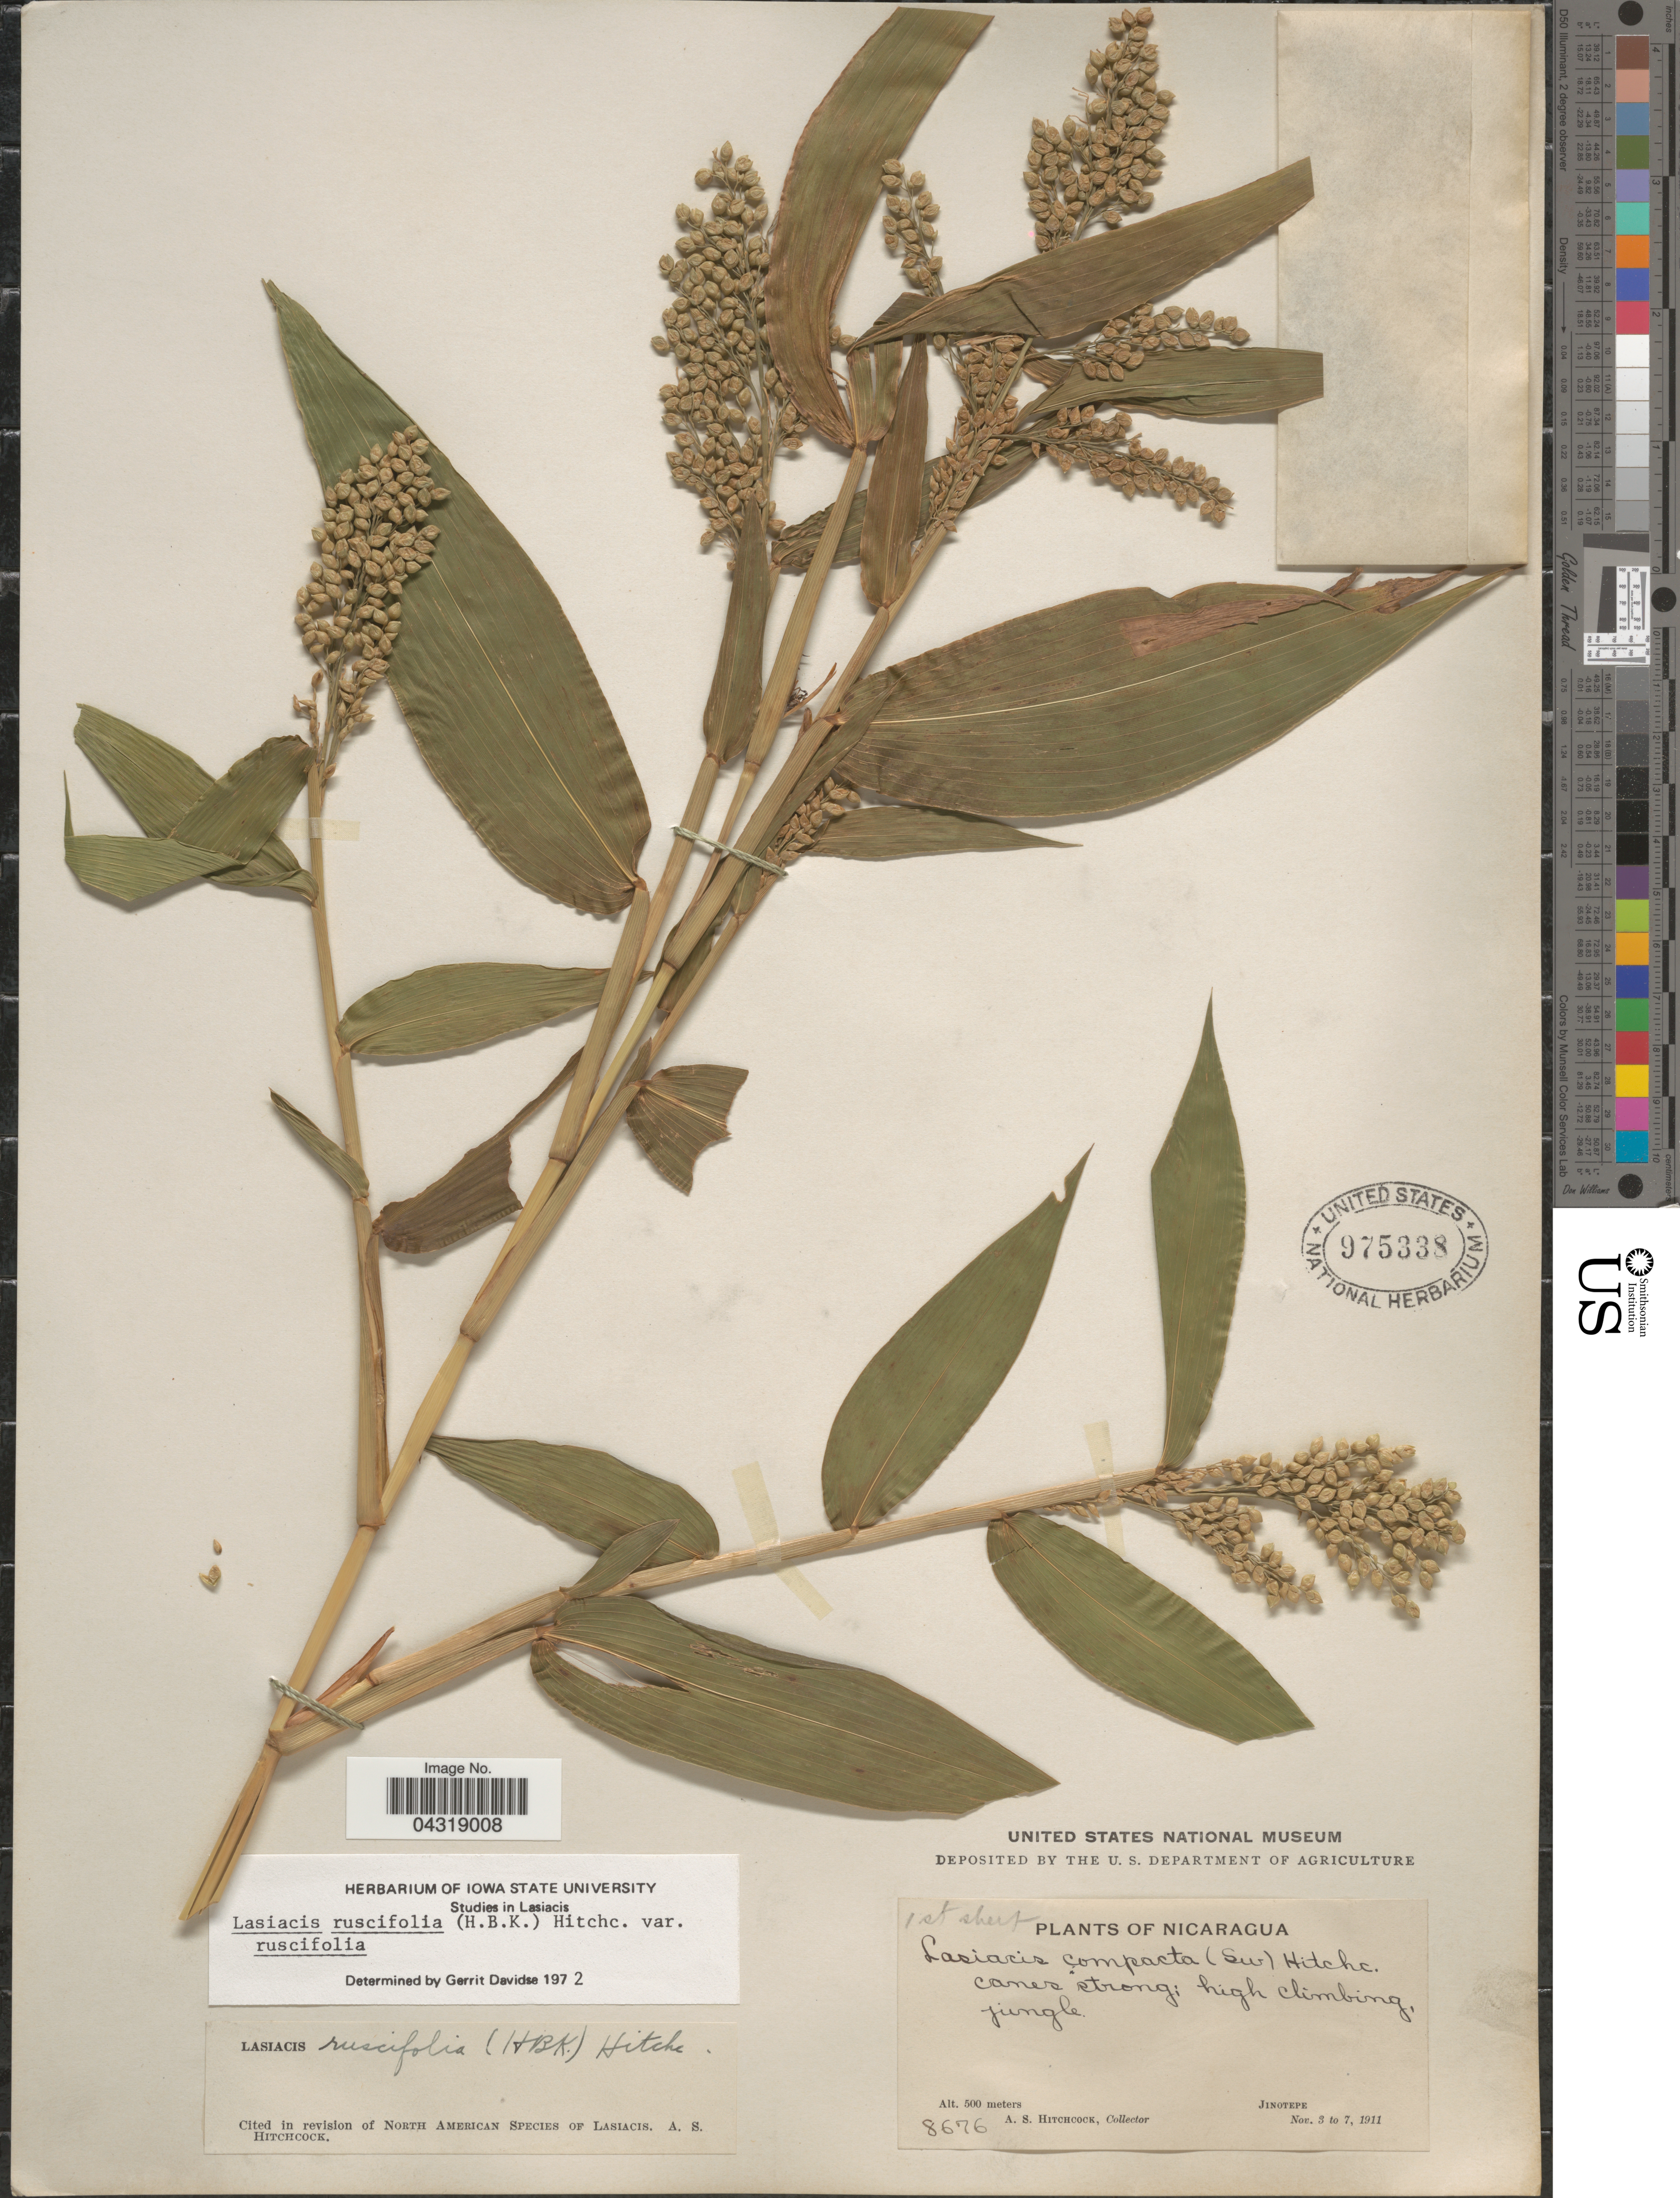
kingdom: Plantae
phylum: Tracheophyta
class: Liliopsida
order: Poales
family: Poaceae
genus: Lasiacis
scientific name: Lasiacis ruscifolia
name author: (Kunth) Hitchc.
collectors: A. S. Hitchcock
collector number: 8676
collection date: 1911-11-03/1911-11-07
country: Nicaragua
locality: Jinotepe.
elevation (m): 500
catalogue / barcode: US 975338